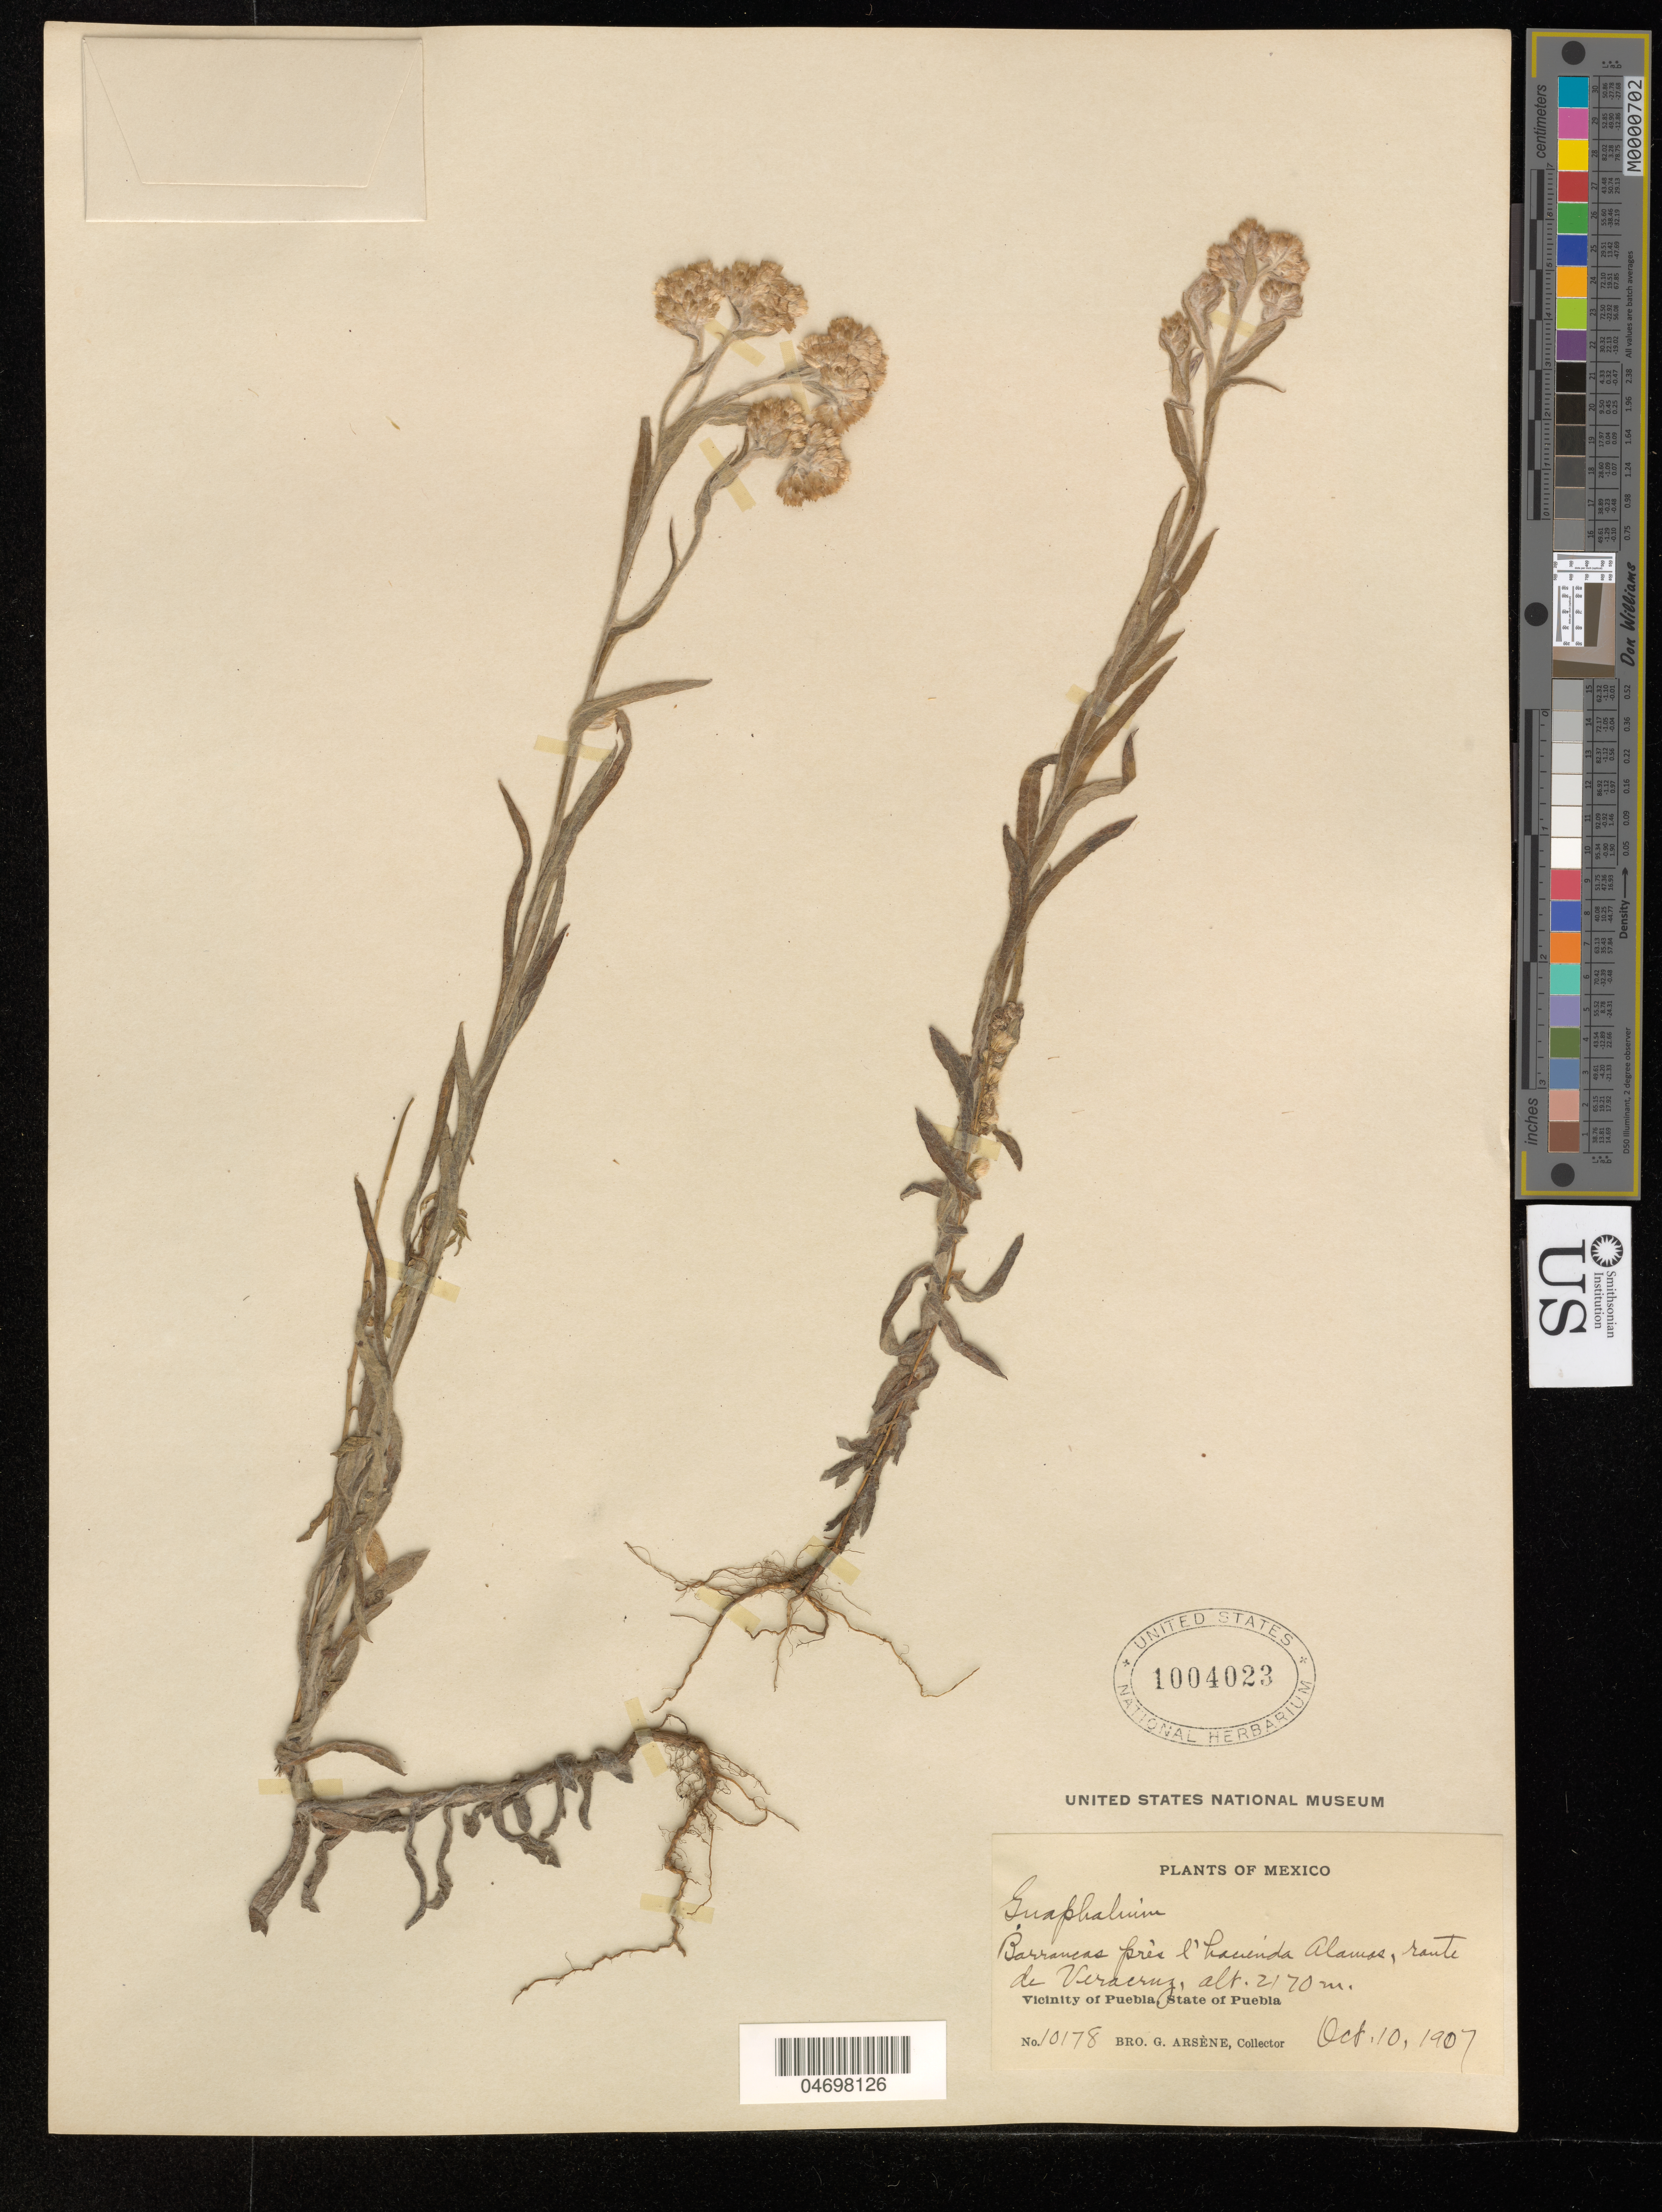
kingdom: Plantae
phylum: Tracheophyta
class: Magnoliopsida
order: Asterales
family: Asteraceae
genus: Gnaphalium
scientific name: Gnaphalium sp.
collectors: Bro. G. Arsène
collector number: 10178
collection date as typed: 10 Oct 1907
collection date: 1907-10-10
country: Mexico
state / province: Puebla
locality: Puebla; Barrancas l'hacienda Alamos, route de Veracruz.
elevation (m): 2170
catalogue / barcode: US 1004023